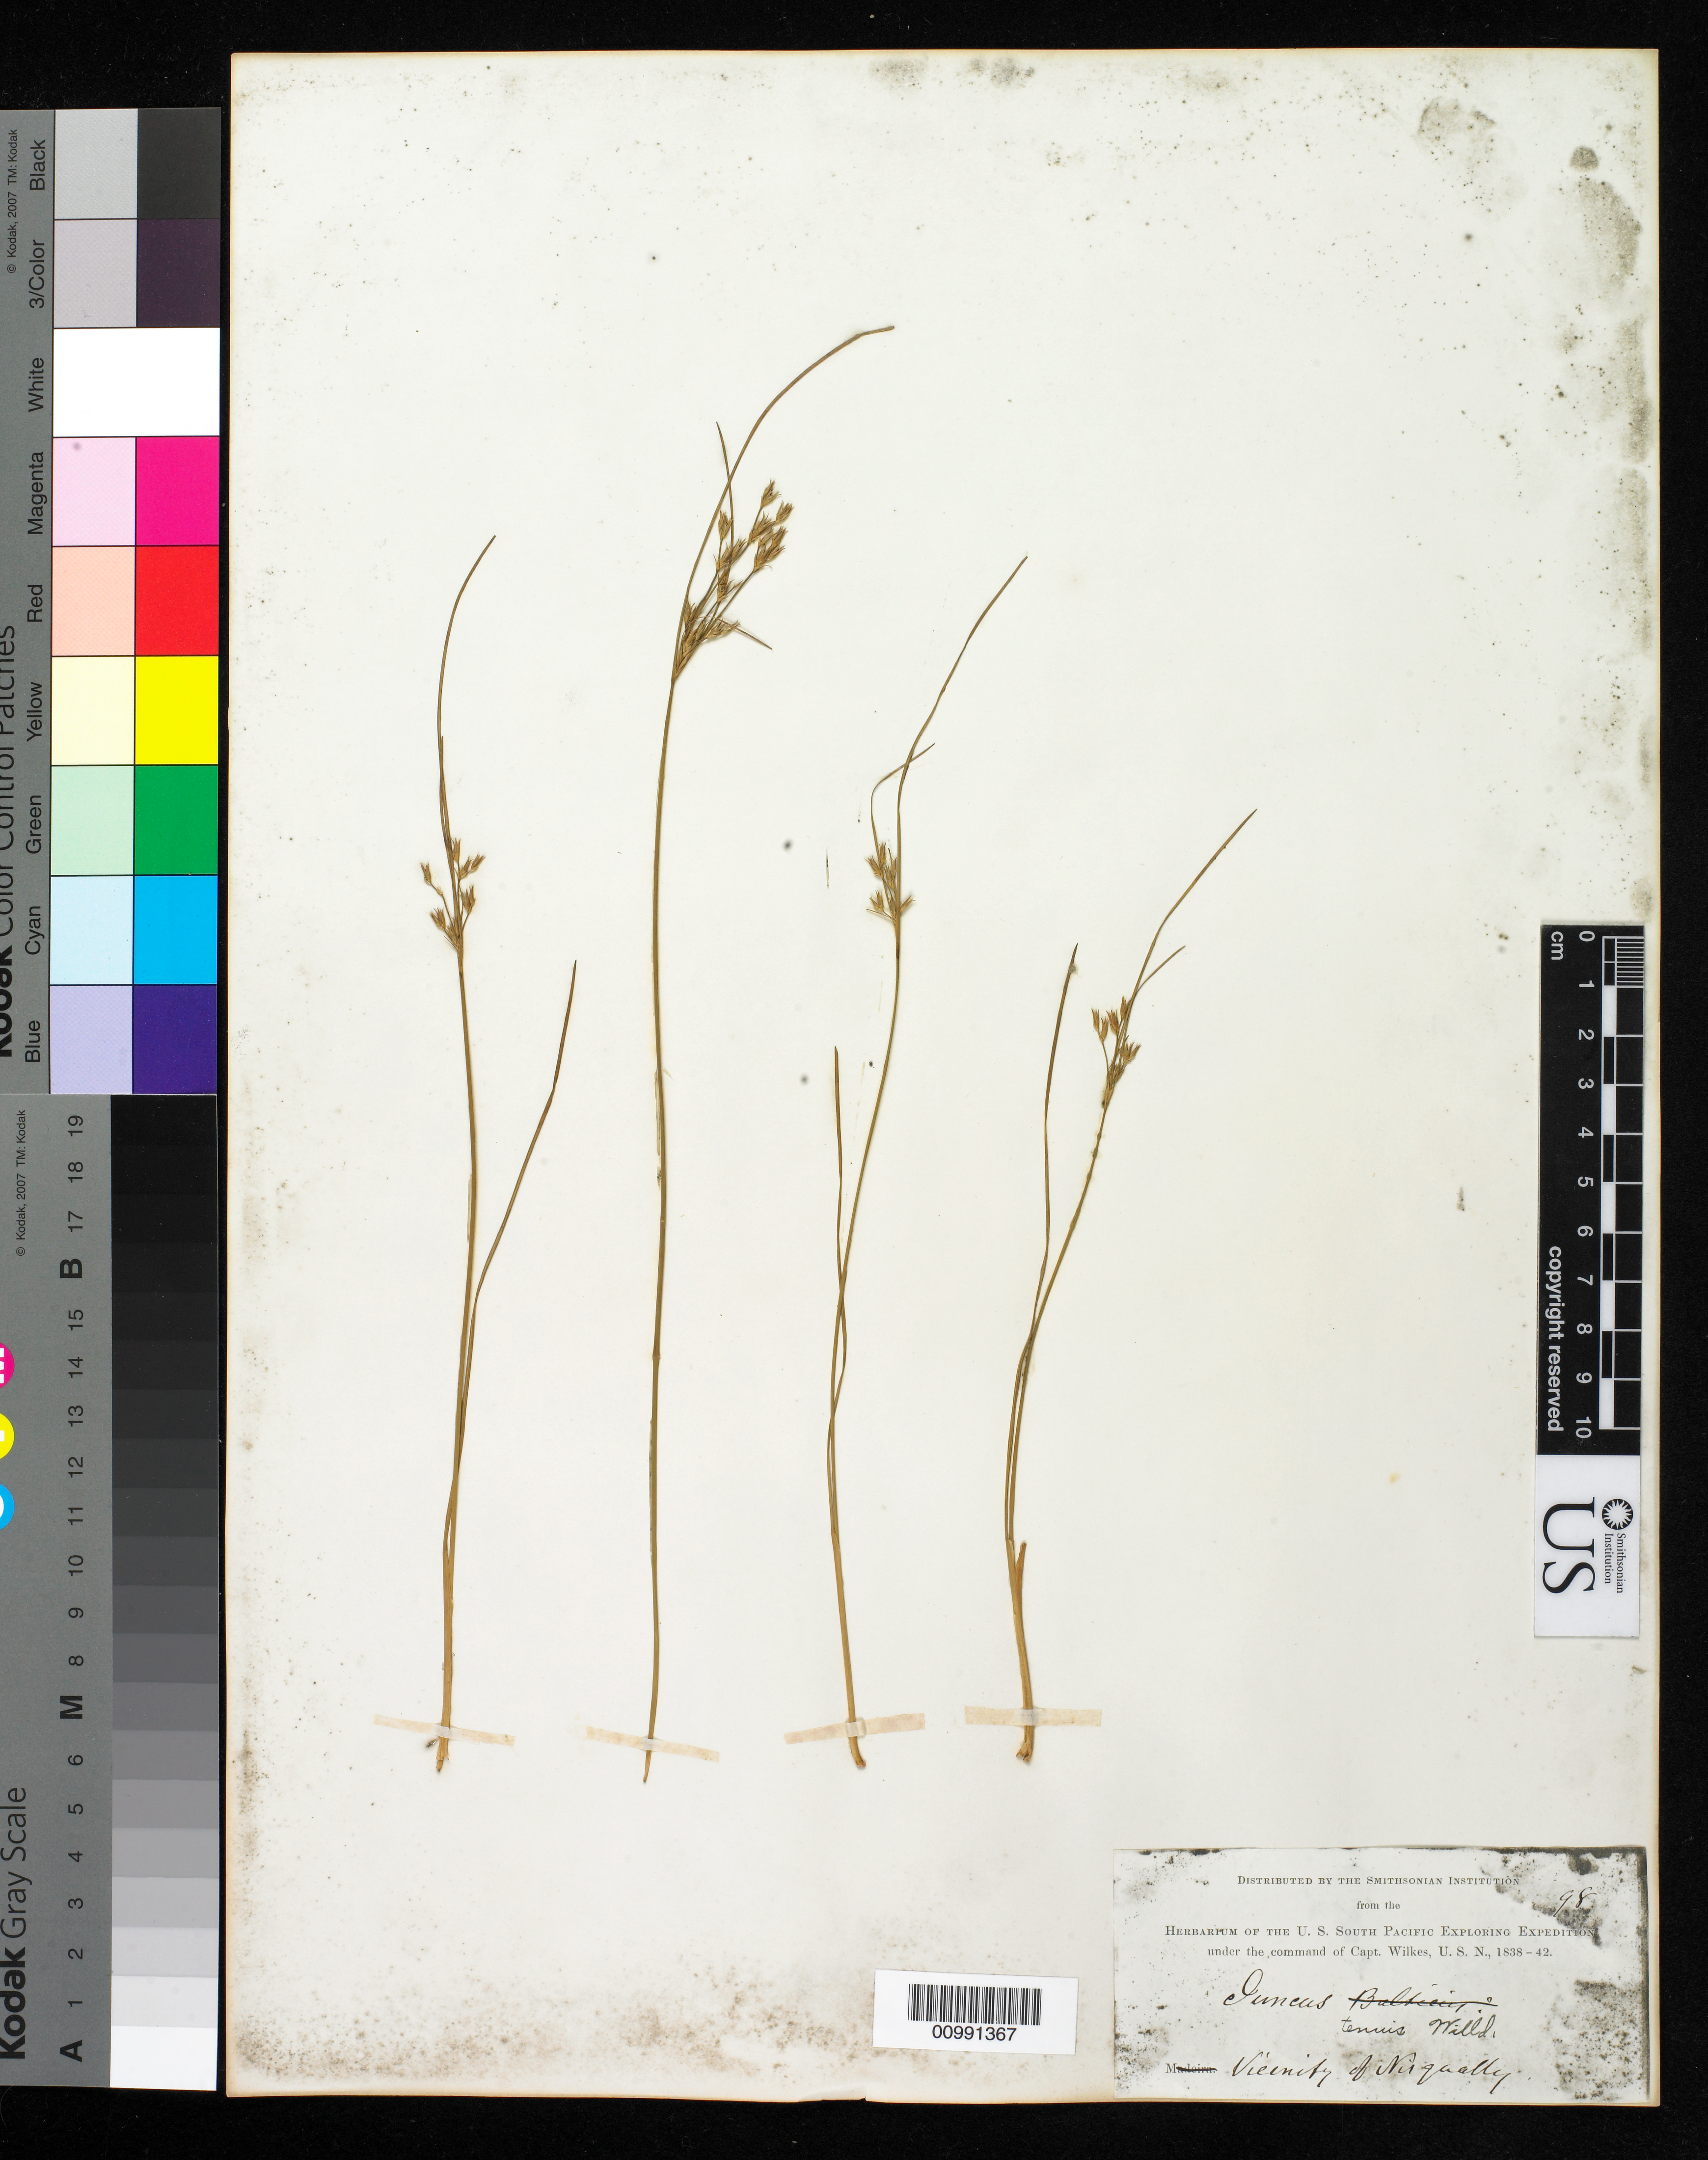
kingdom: Plantae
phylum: Tracheophyta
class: Liliopsida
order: Poales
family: Juncaceae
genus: Juncus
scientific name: Juncus tenuis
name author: Willd.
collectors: Wilkes Explor. Exped.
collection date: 1838/1842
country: United States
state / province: Washington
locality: Nisqually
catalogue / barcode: US 98531